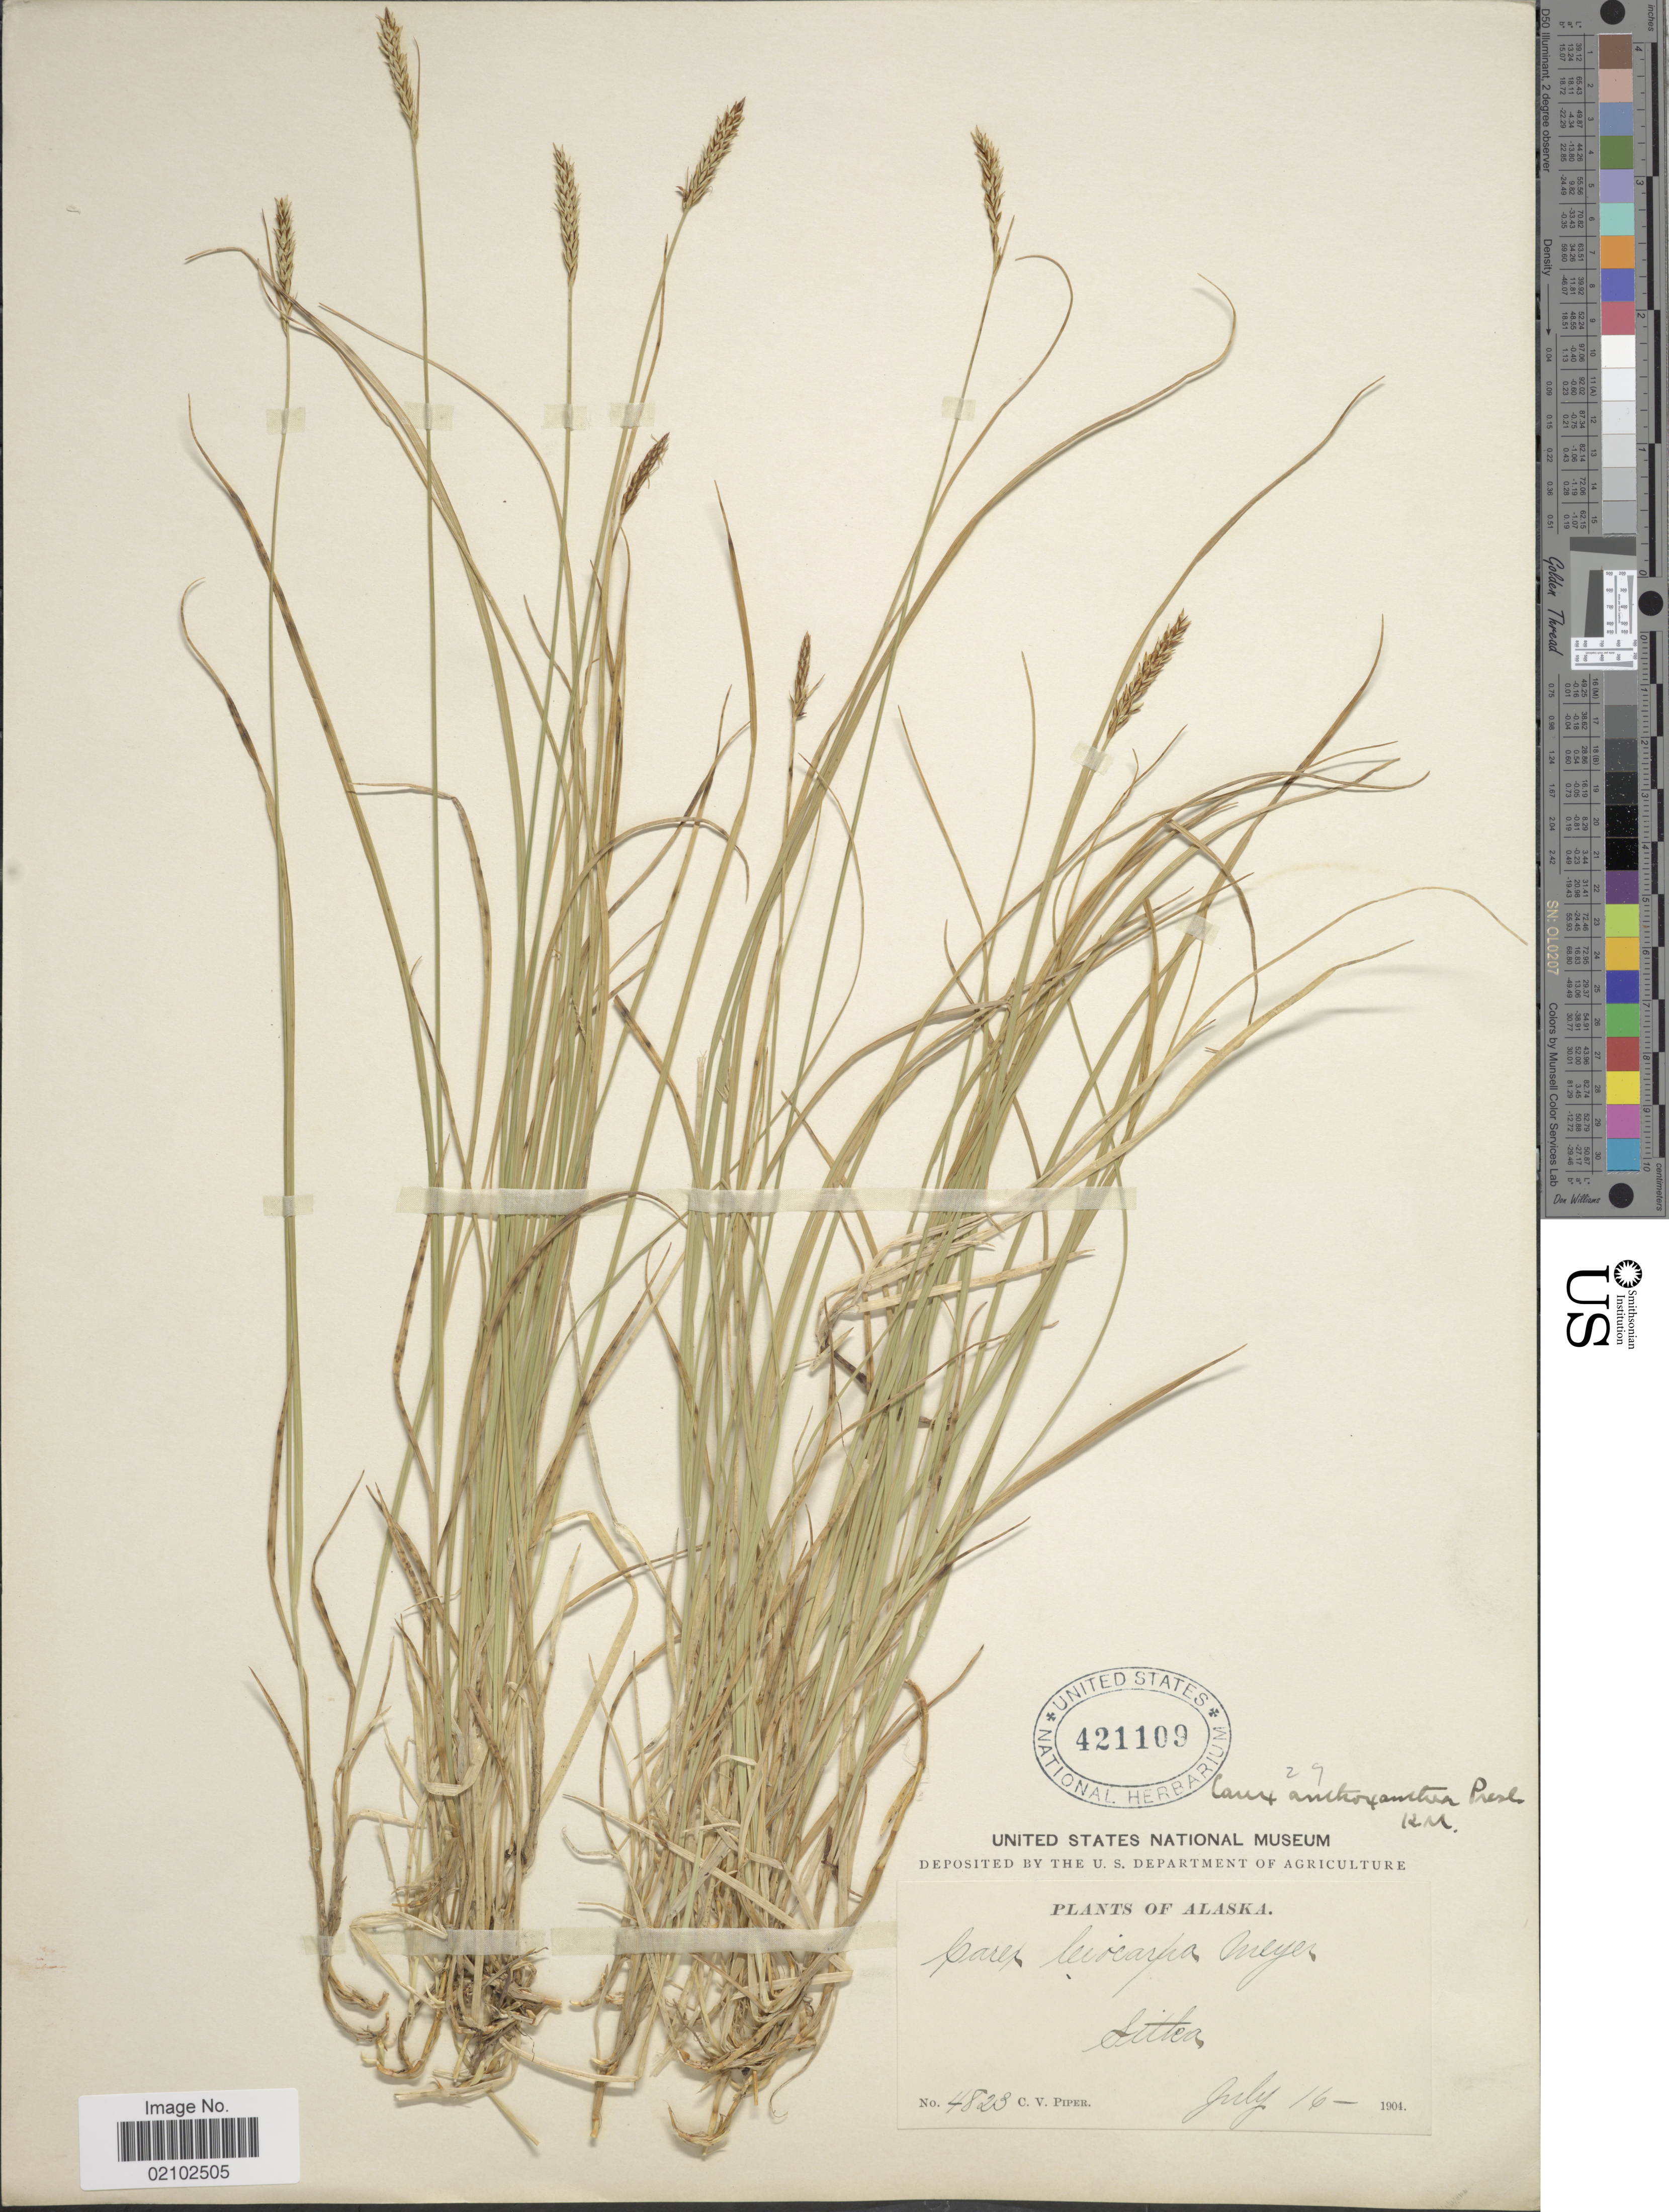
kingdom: Plantae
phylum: Tracheophyta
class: Liliopsida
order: Poales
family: Cyperaceae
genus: Carex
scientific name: Carex anthoxanthea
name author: J. Presl & C. Presl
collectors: C. V. Piper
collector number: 4823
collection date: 1904-07-16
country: United States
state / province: Alaska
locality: Sitka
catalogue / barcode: US 421109